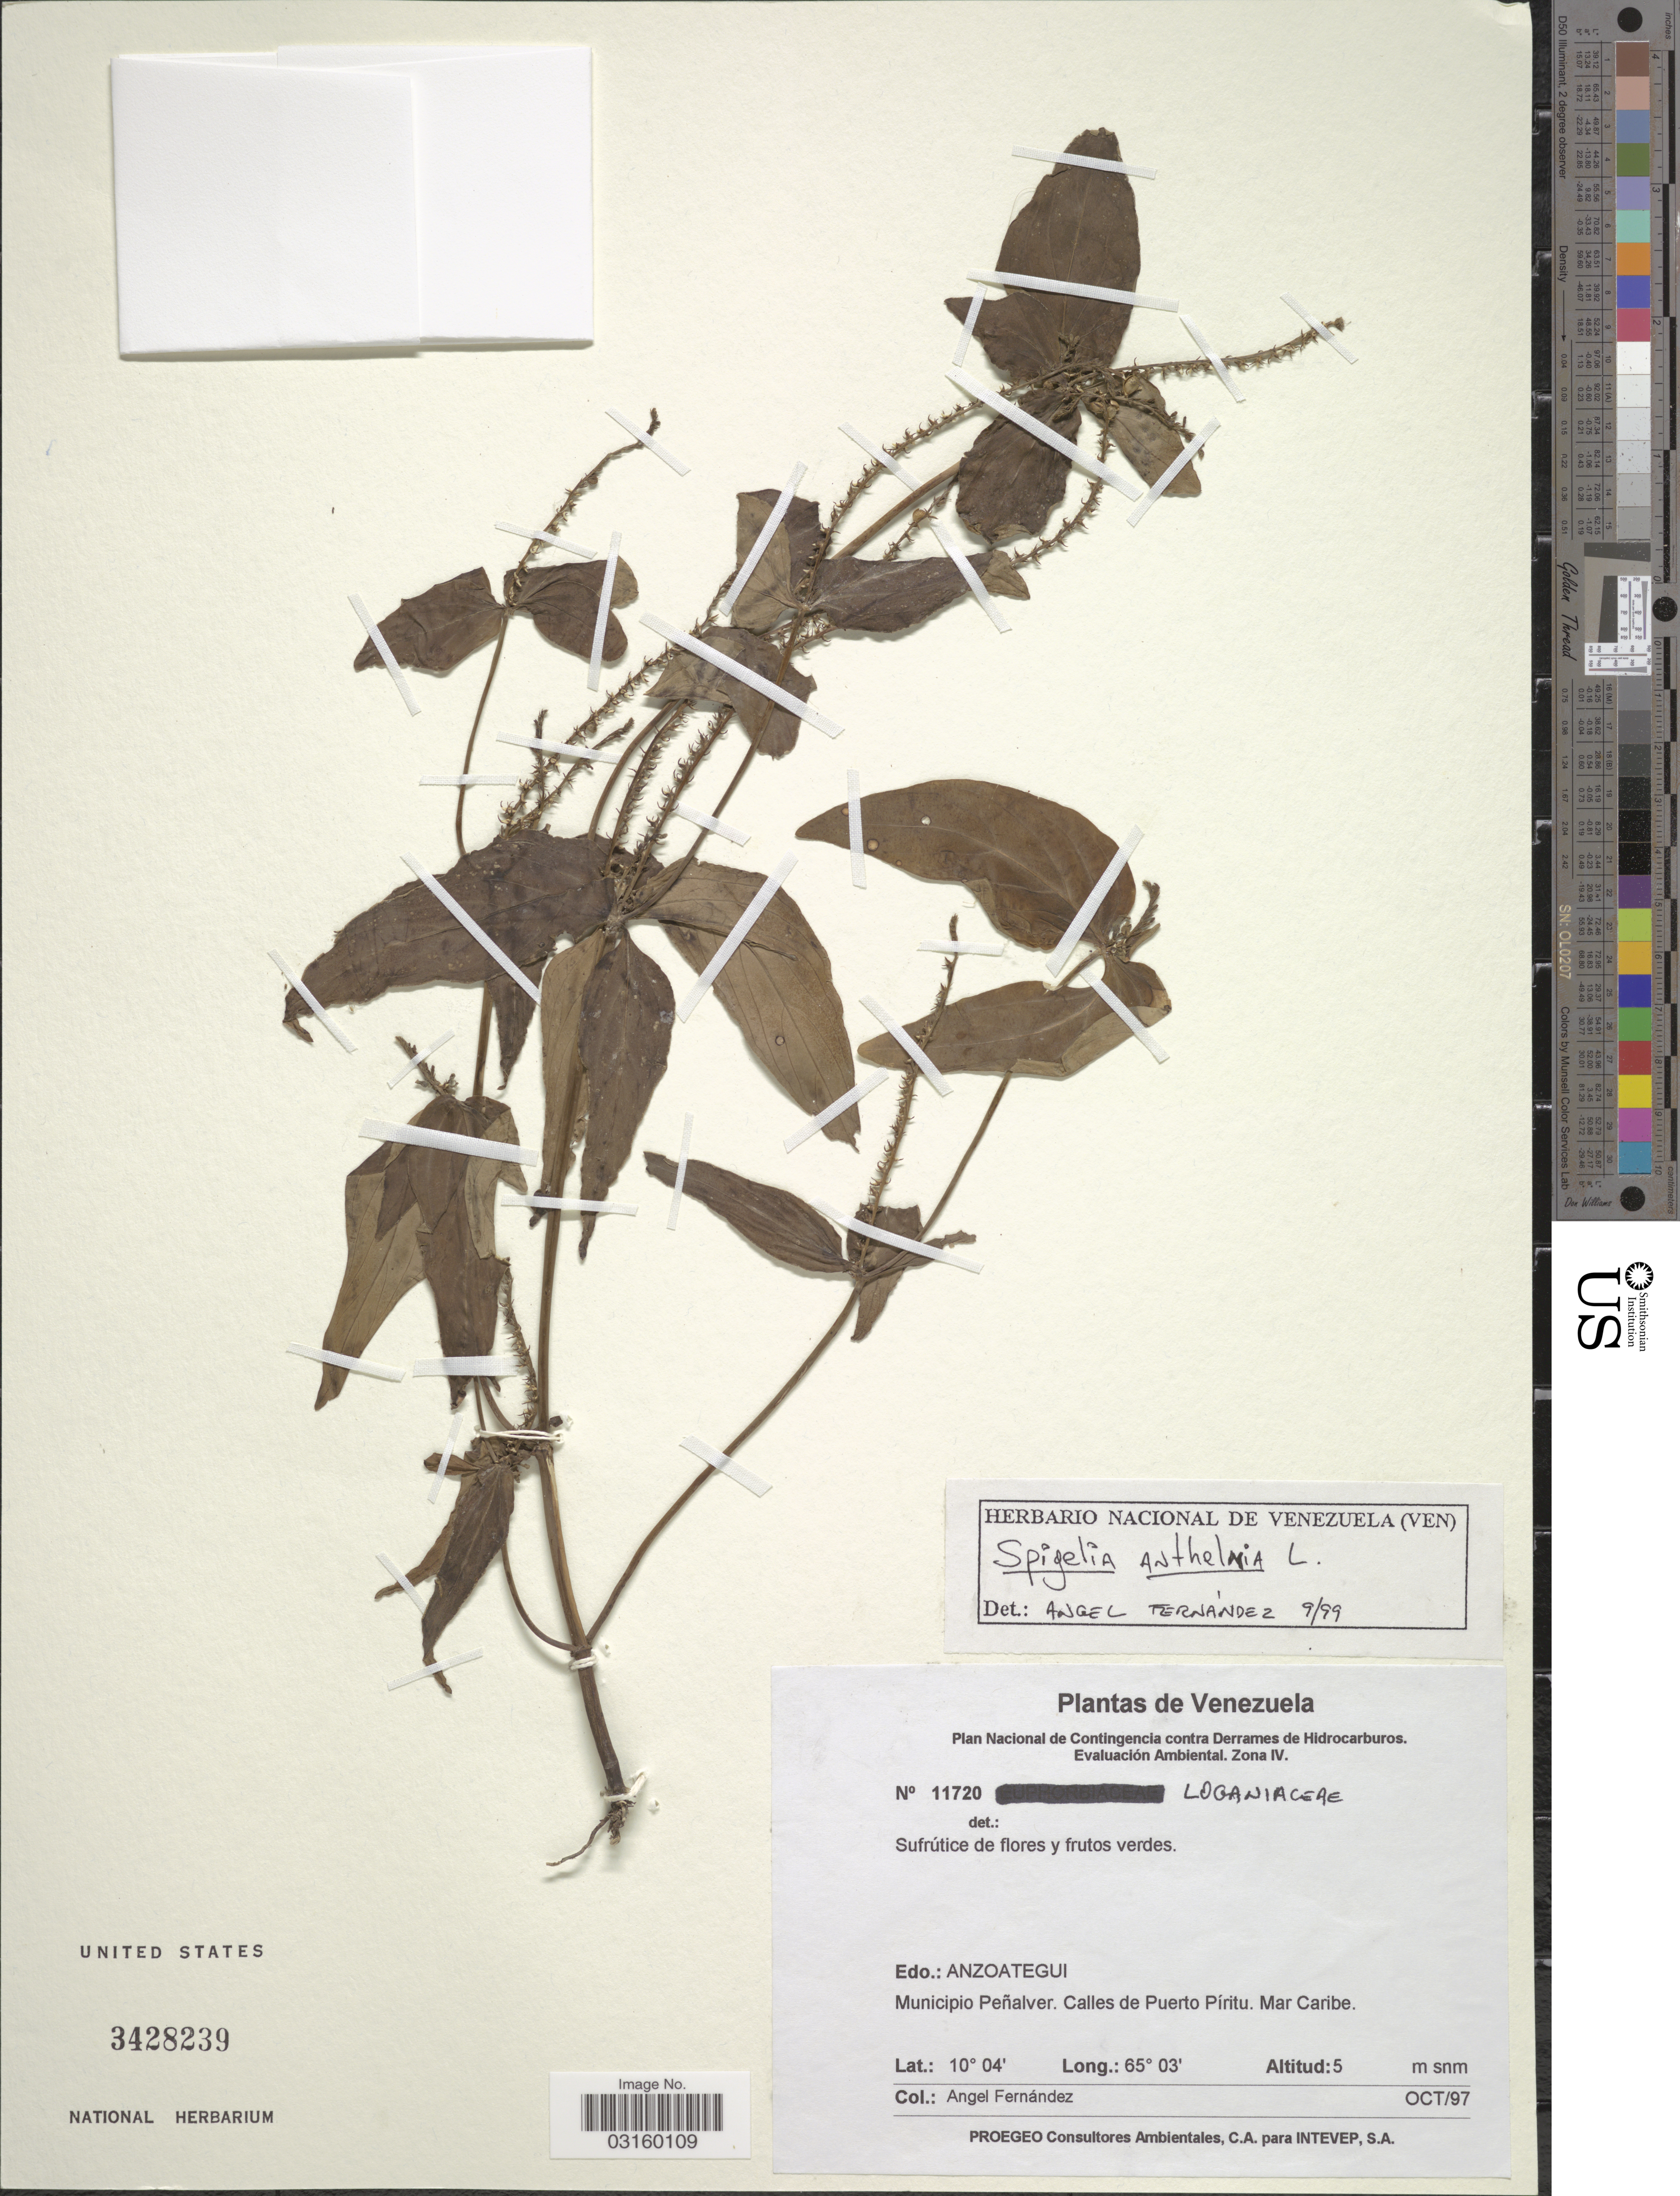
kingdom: Plantae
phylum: Tracheophyta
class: Magnoliopsida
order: Gentianales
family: Loganiaceae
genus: Spigelia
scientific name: Spigelia anthelmia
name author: L.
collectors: Á. Fernández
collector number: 11720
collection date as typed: Transcribed d/m/y: /10/97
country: Venezuela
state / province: Anzoategui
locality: Municipio Peñalver. Calles de Puerto Píritu. Mar Caribe.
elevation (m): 5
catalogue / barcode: US 3428239